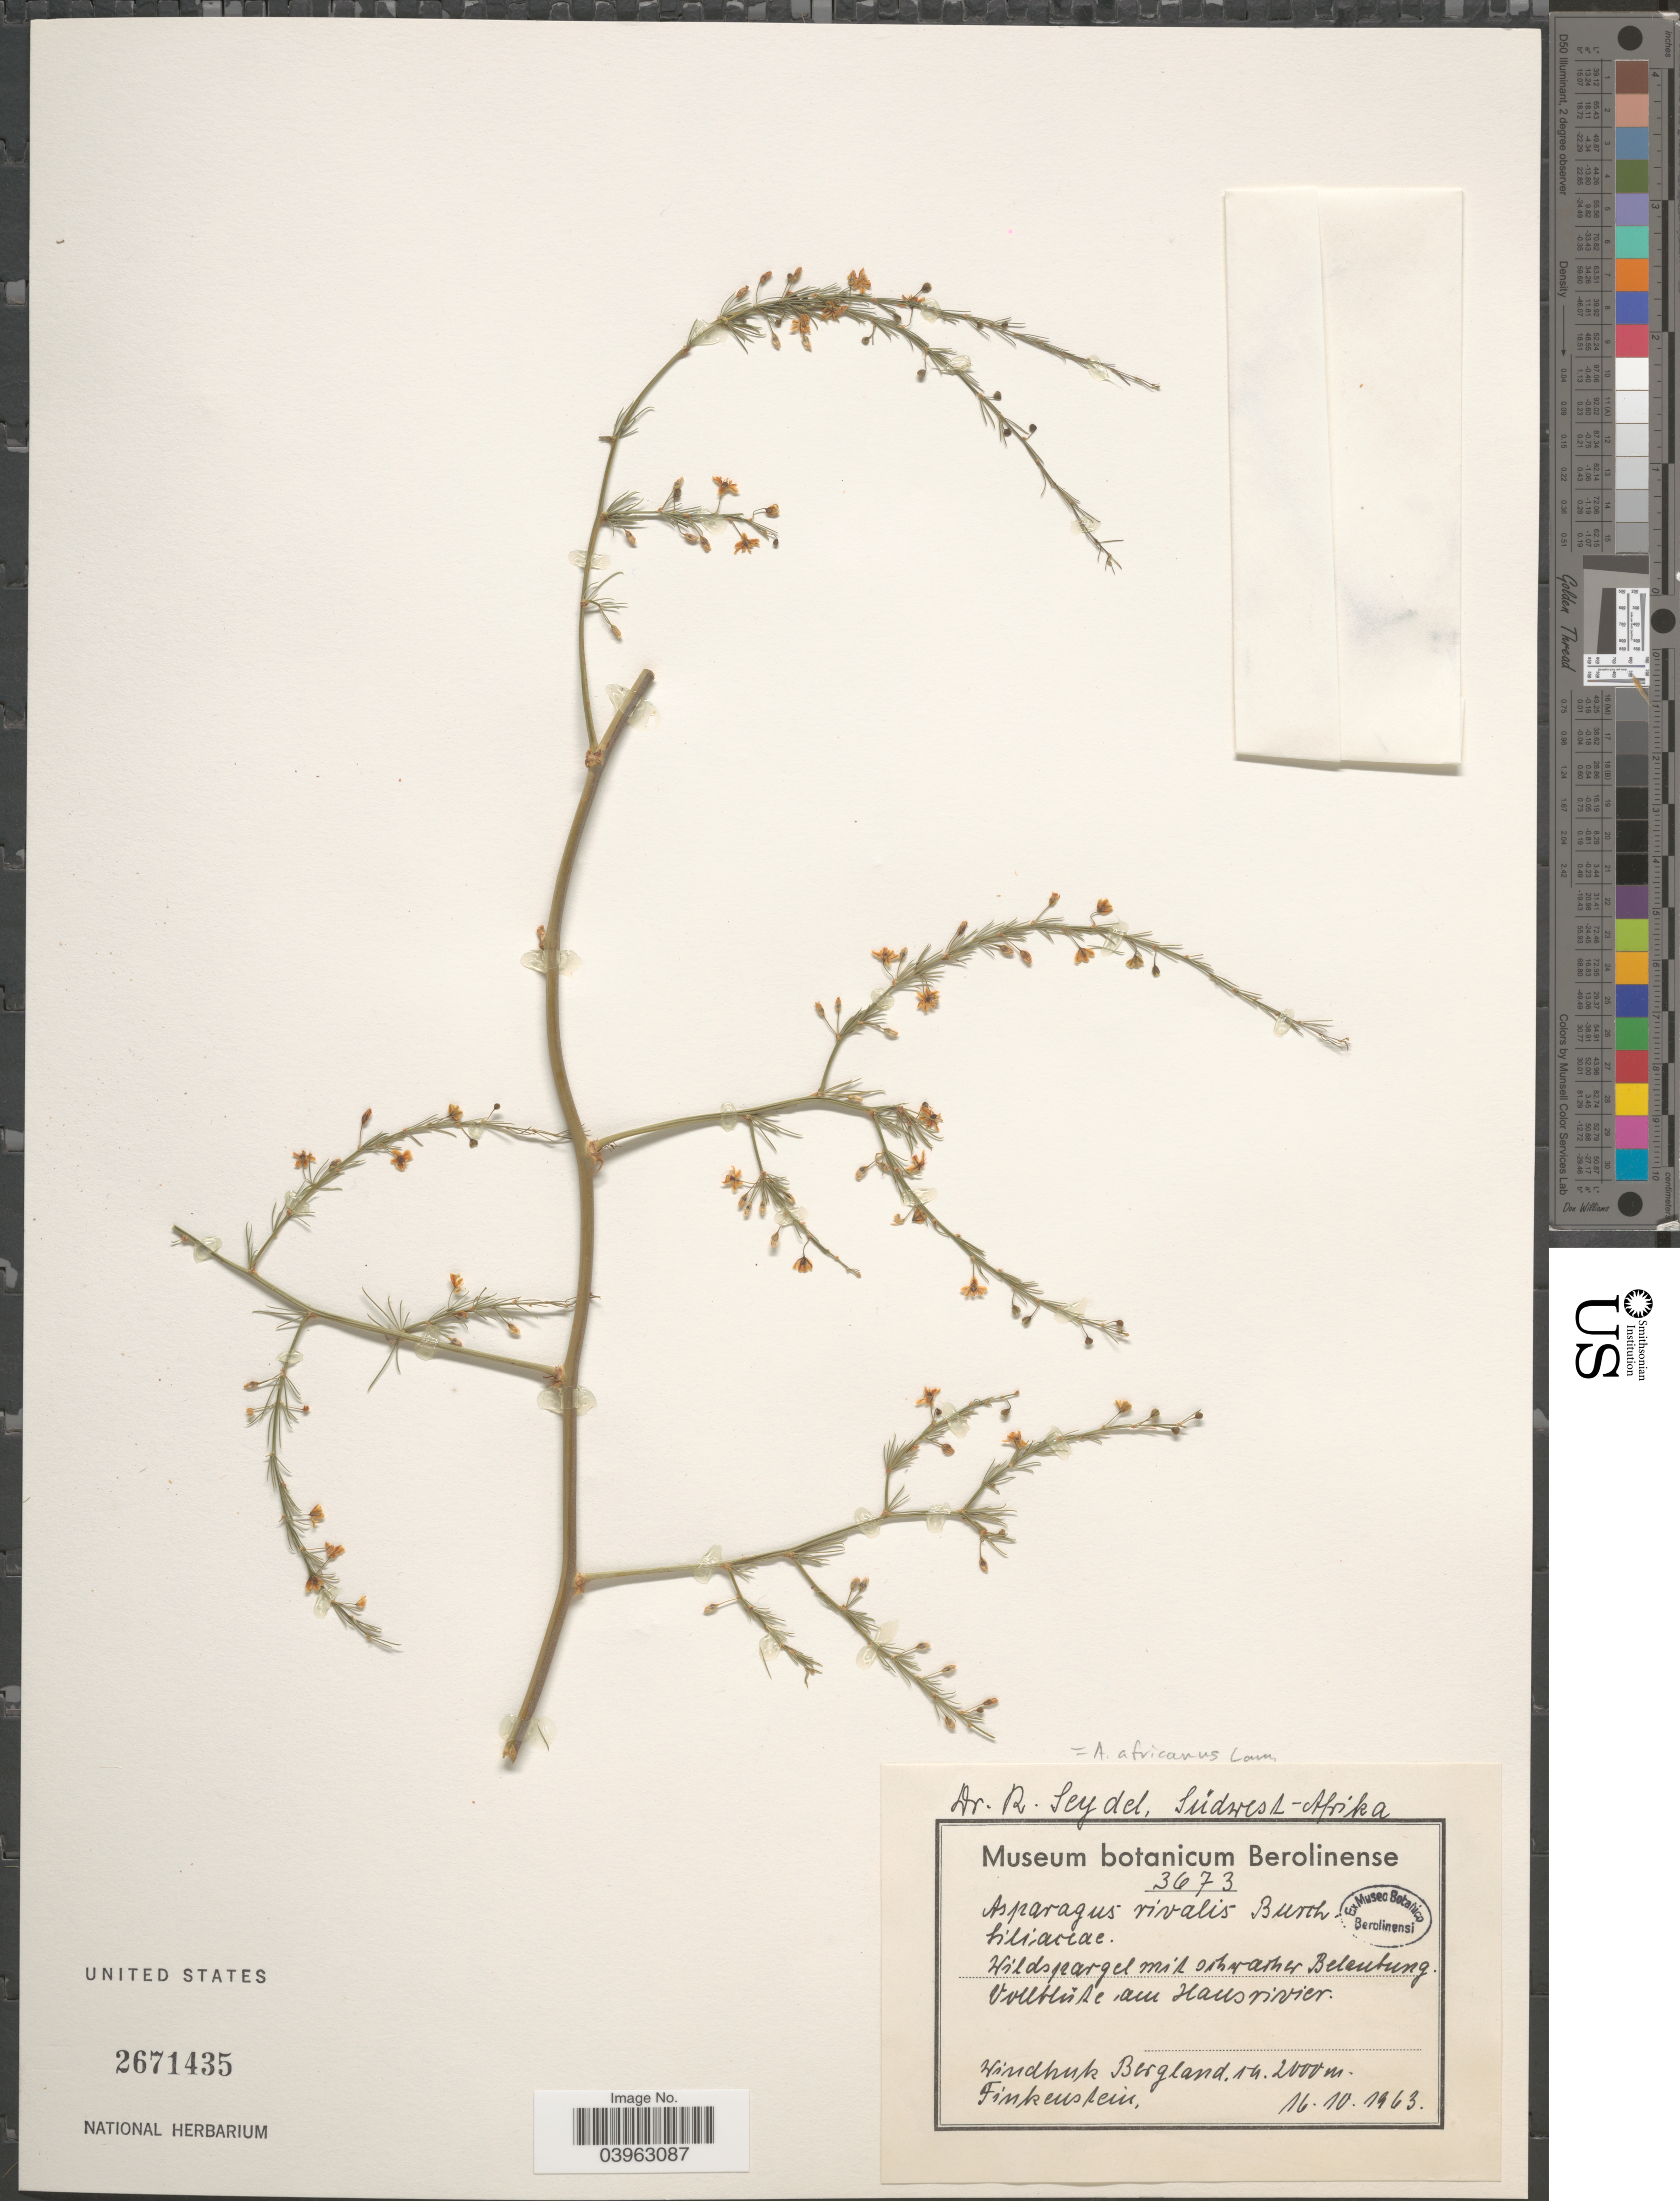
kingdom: Plantae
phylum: Tracheophyta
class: Liliopsida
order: Asparagales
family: Asparagaceae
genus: Asparagus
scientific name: Asparagus africanus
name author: Lam.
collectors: R. Seydel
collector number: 3673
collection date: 1963-10-16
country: Namibia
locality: Windhuk Bergland. Finkenstein.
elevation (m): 2000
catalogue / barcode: US 2671435